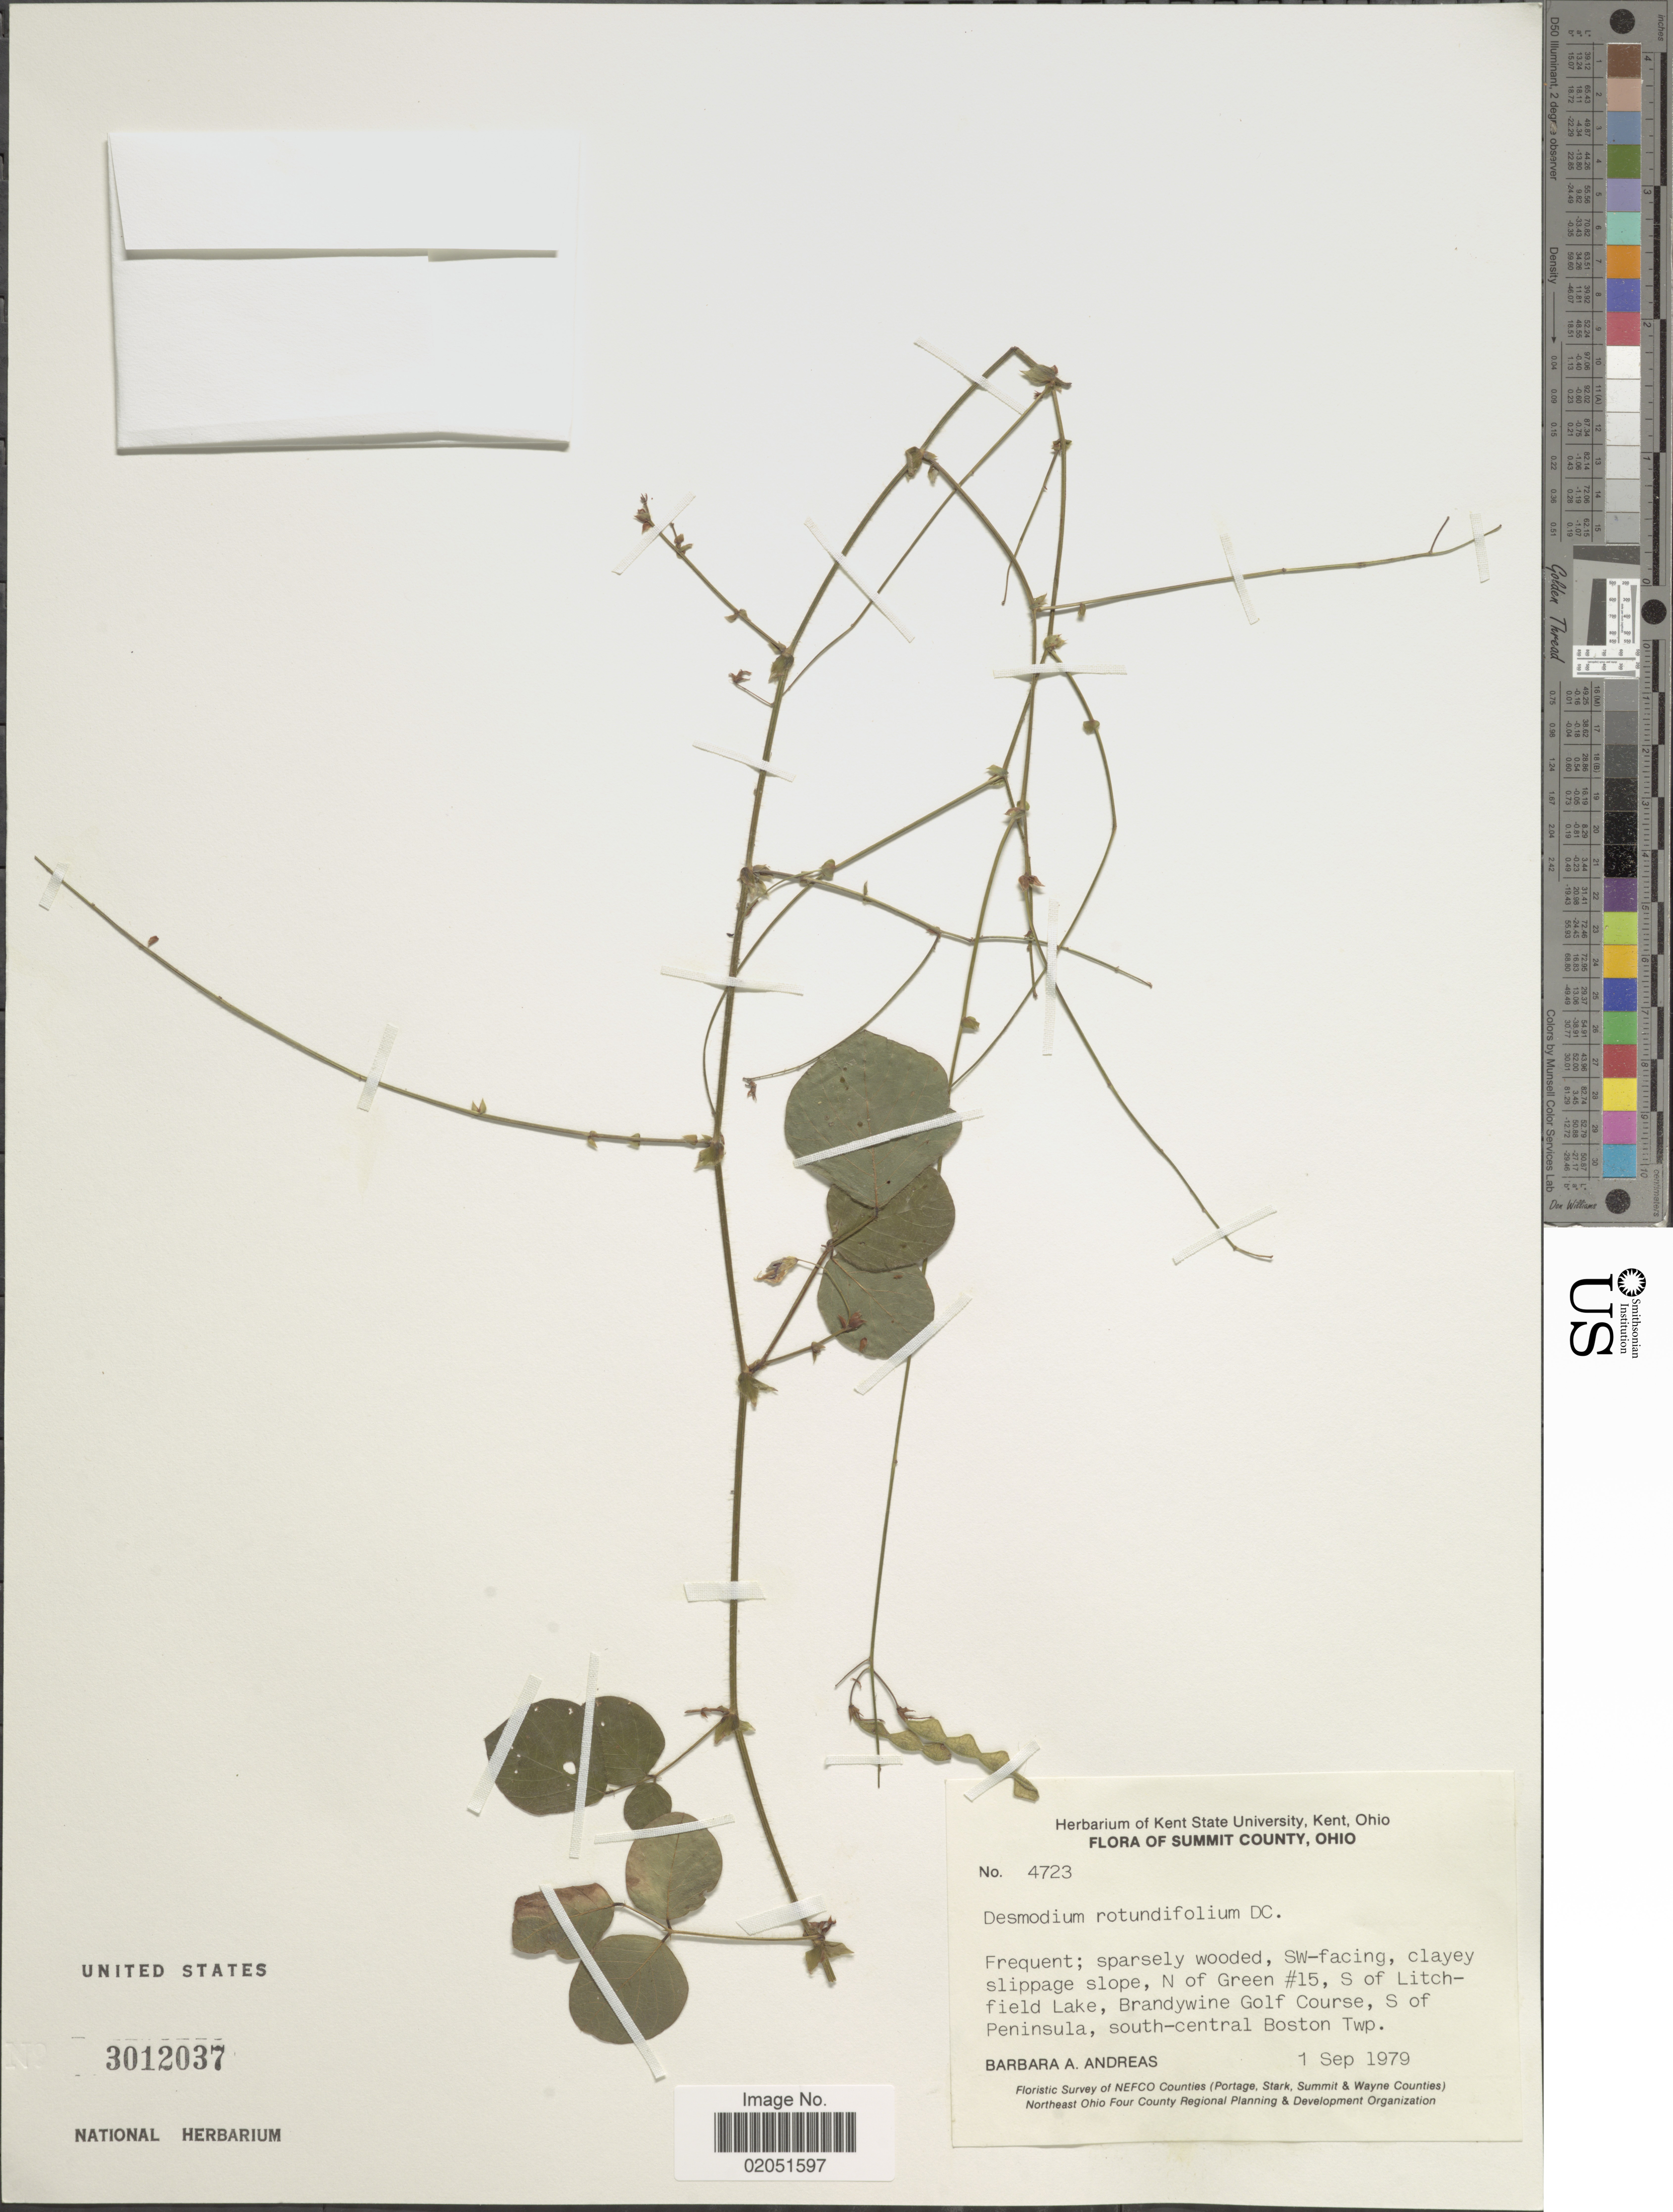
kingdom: Plantae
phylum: Tracheophyta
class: Magnoliopsida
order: Fabales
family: Fabaceae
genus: Desmodium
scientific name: Desmodium rotundifolium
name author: DC.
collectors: B. A. Andreas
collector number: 4723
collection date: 1979-09-01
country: United States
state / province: Ohio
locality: Summit County, Ohio, SW-facing, clayey slippage slope, N of Green #15, S of Litchfield Lake, Brandywine Golf Course, S of Peninsula, south-central Boston Twp.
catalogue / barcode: US 3012037